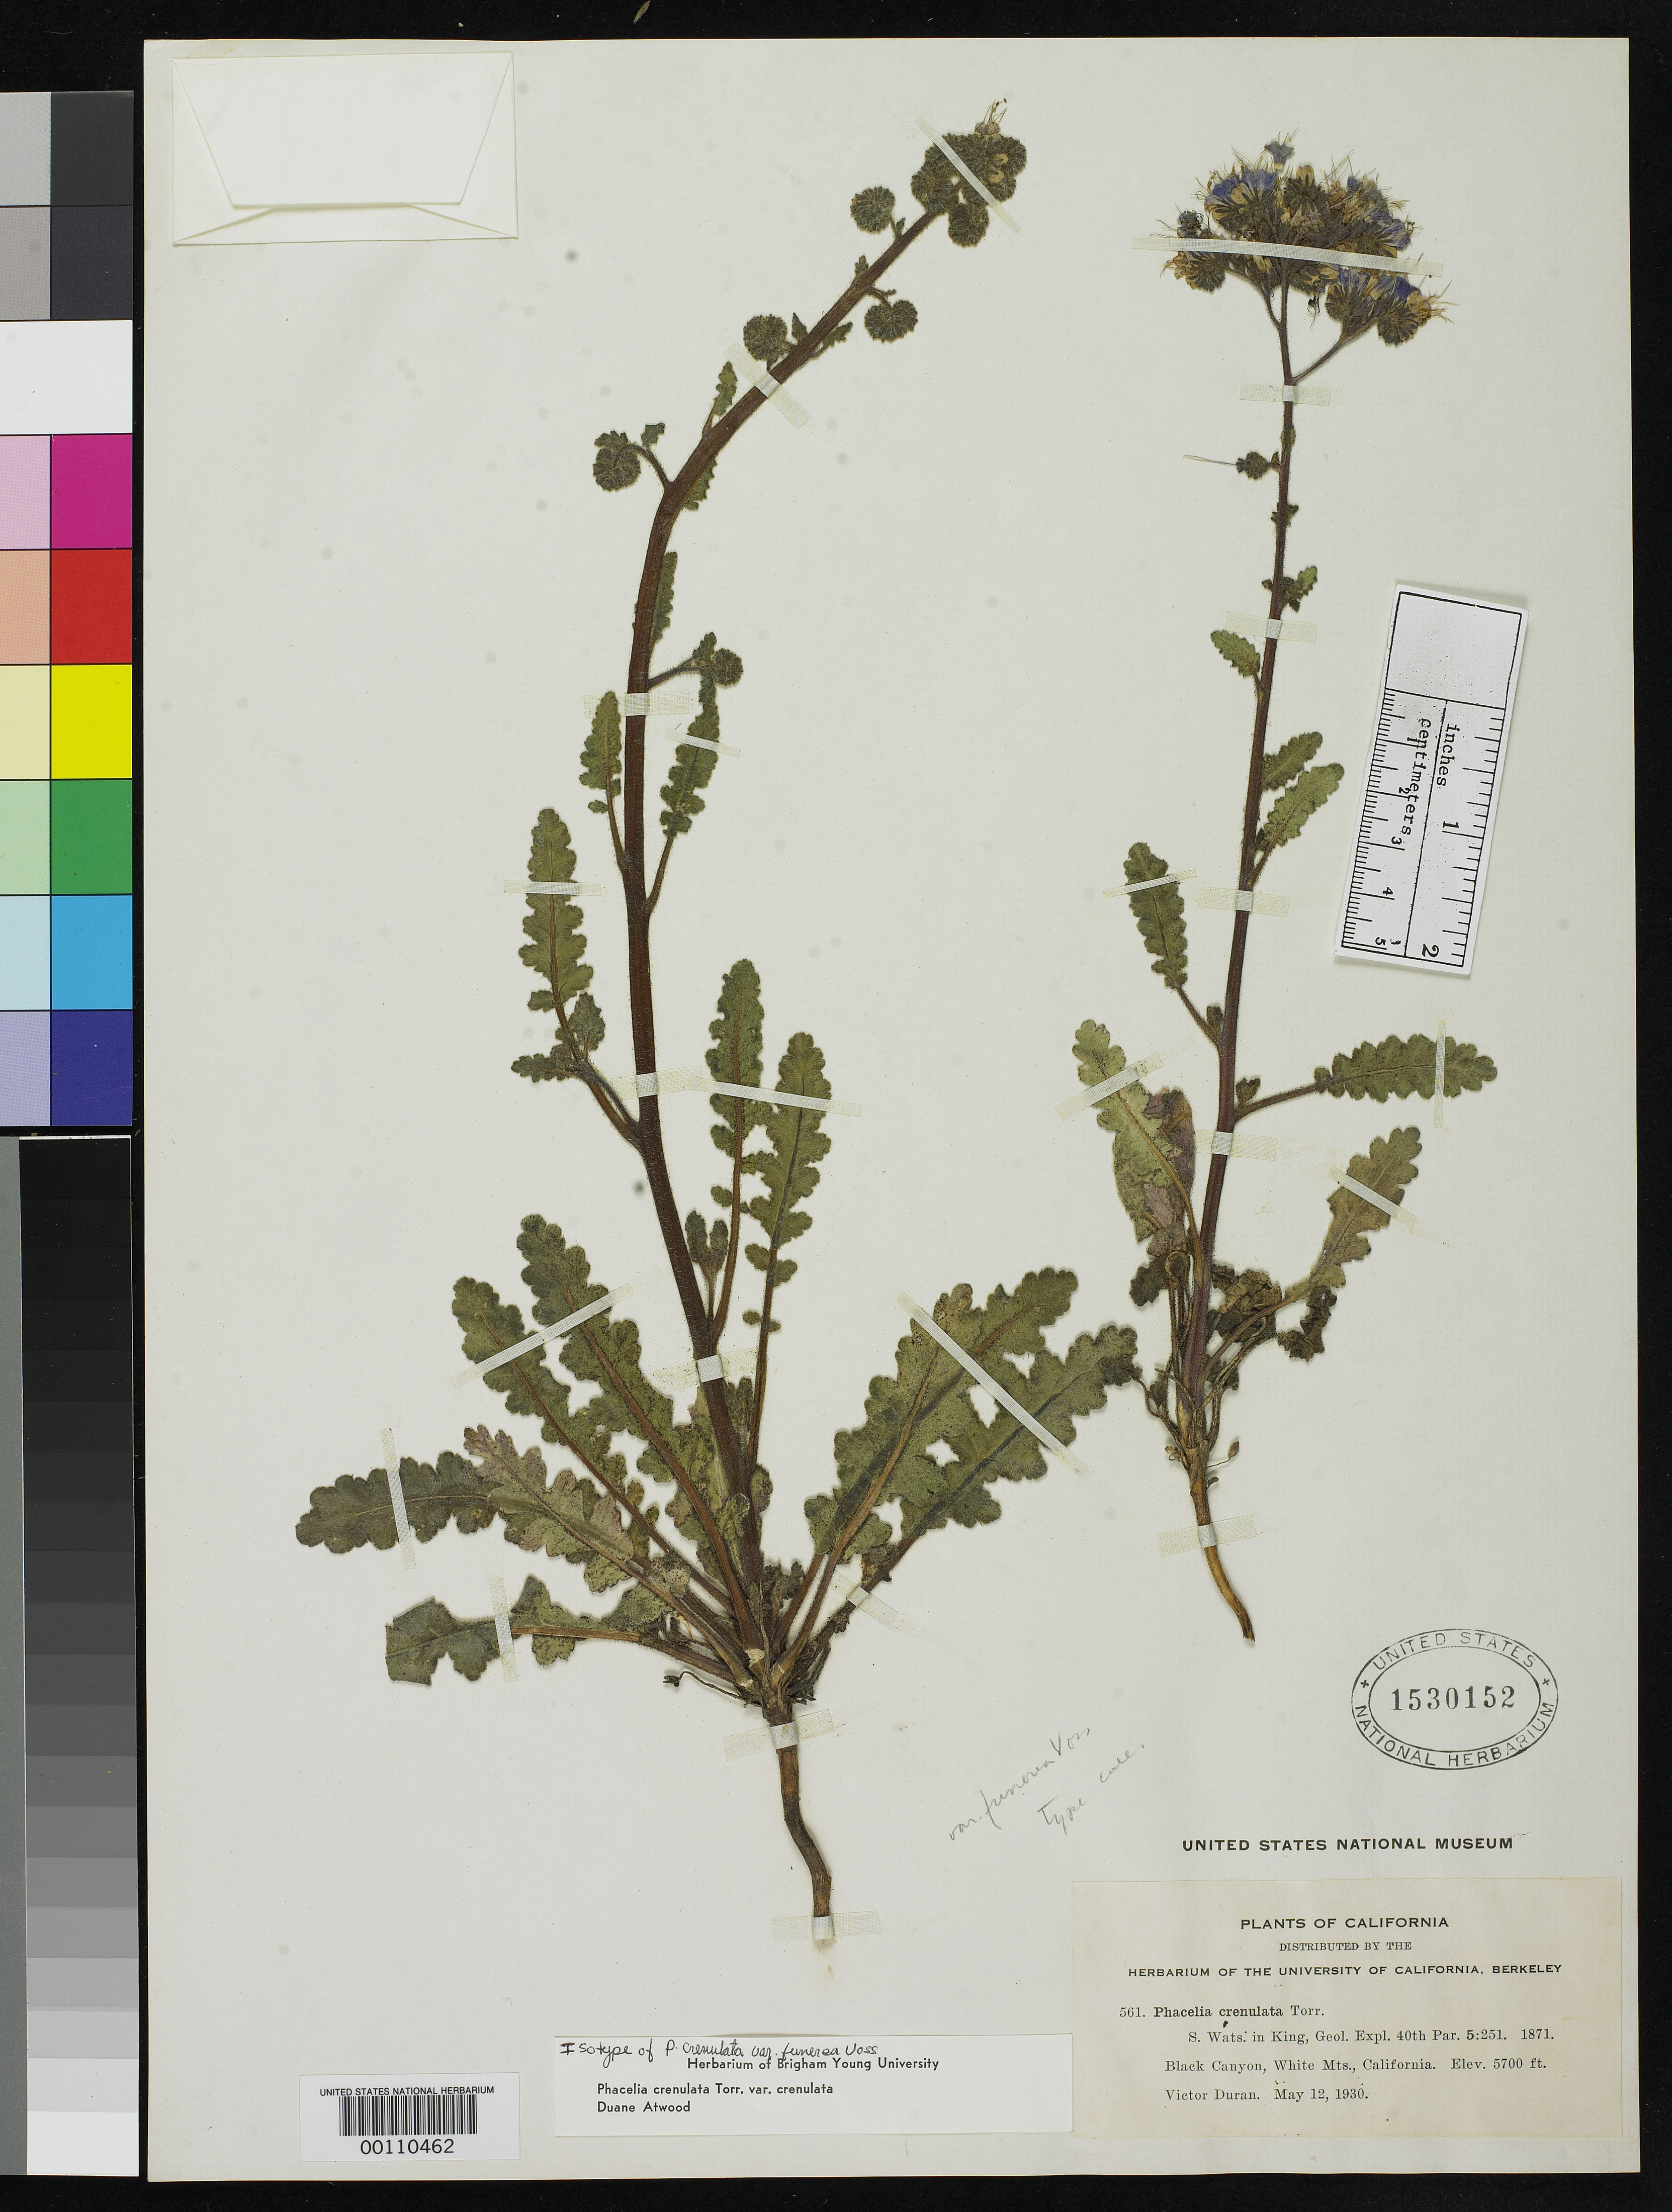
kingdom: Plantae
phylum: Tracheophyta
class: Magnoliopsida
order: Boraginales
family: Hydrophyllaceae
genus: Phacelia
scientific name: Phacelia crenulata var. funerea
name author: J.W. Voss in Munz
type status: Isotype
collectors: V. Duran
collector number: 561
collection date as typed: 12 May 1930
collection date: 1930-05-12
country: United States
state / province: California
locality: Black Canyon, White Mts.; alt. 5700 ft.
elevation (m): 1737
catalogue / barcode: US 1530152